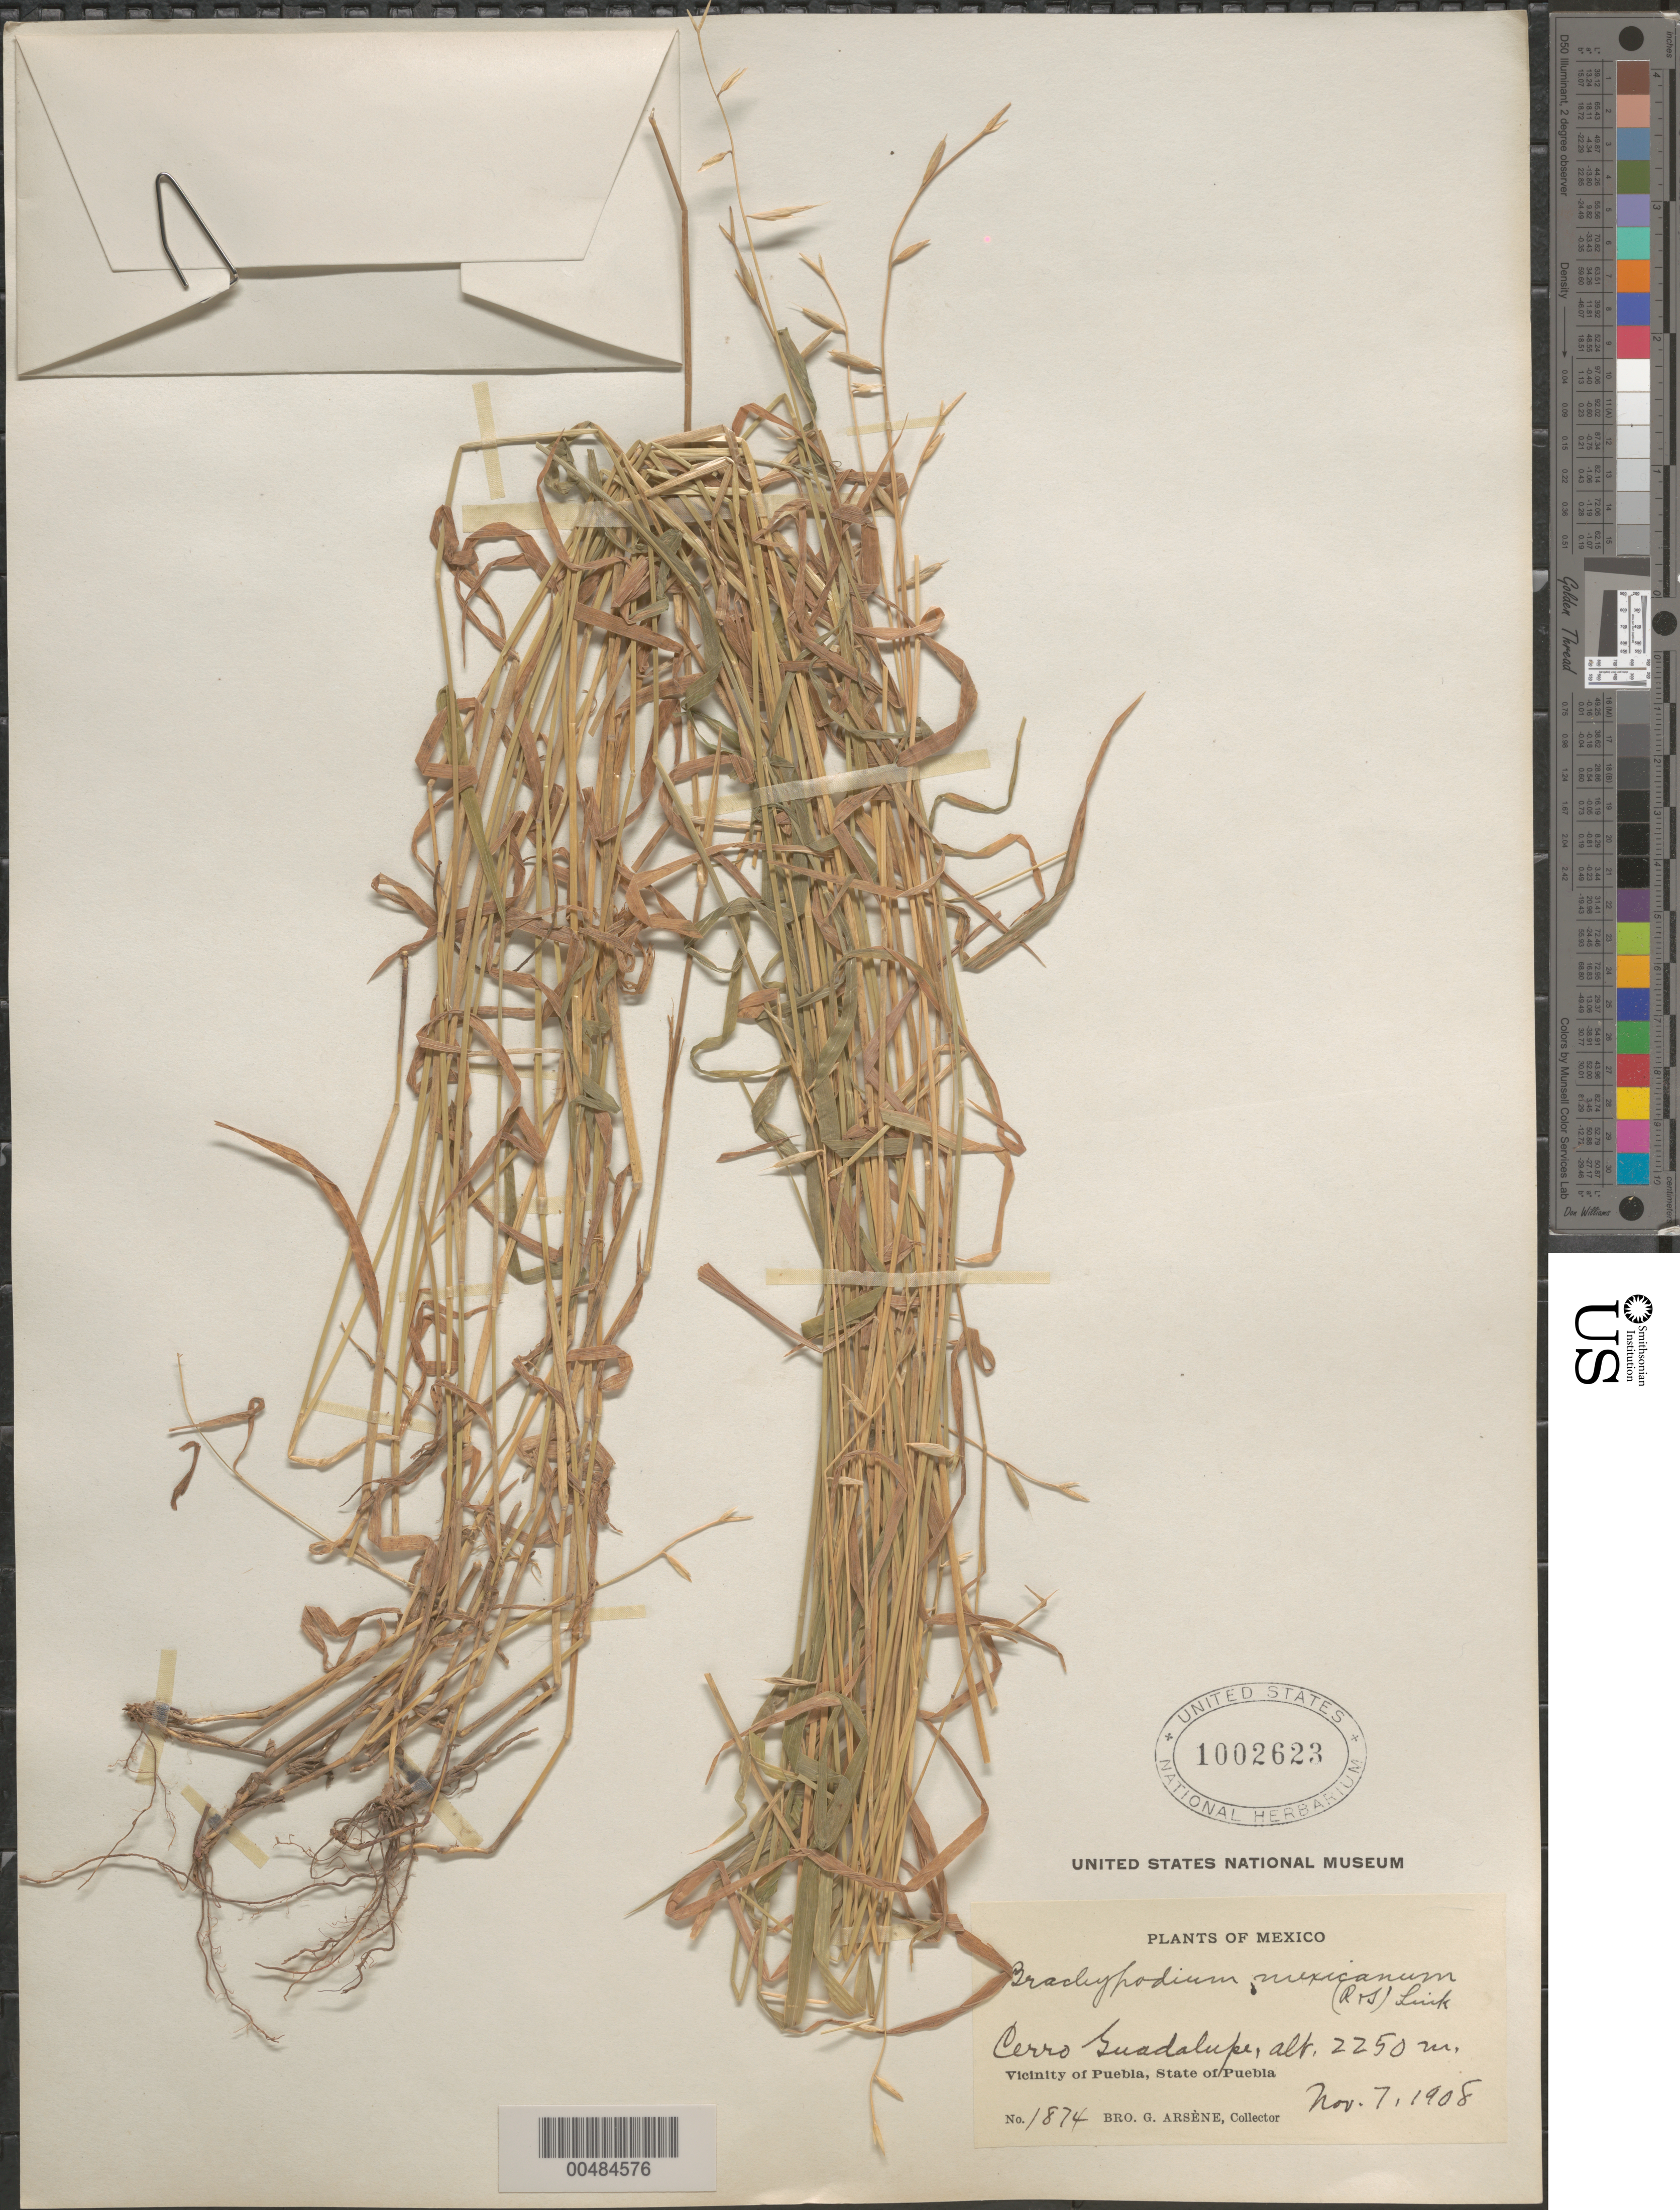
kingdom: Plantae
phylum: Tracheophyta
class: Liliopsida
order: Poales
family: Poaceae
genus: Brachypodium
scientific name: Brachypodium mexicanum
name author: (Roem. & Schult.) Link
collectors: Bro. G. Arsène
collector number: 1874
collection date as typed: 7 Nov 1908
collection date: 1908-11-07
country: Mexico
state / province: Puebla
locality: Vicinity of Puebla, Cerro Guadalupe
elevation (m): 2250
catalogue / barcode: US 1002623